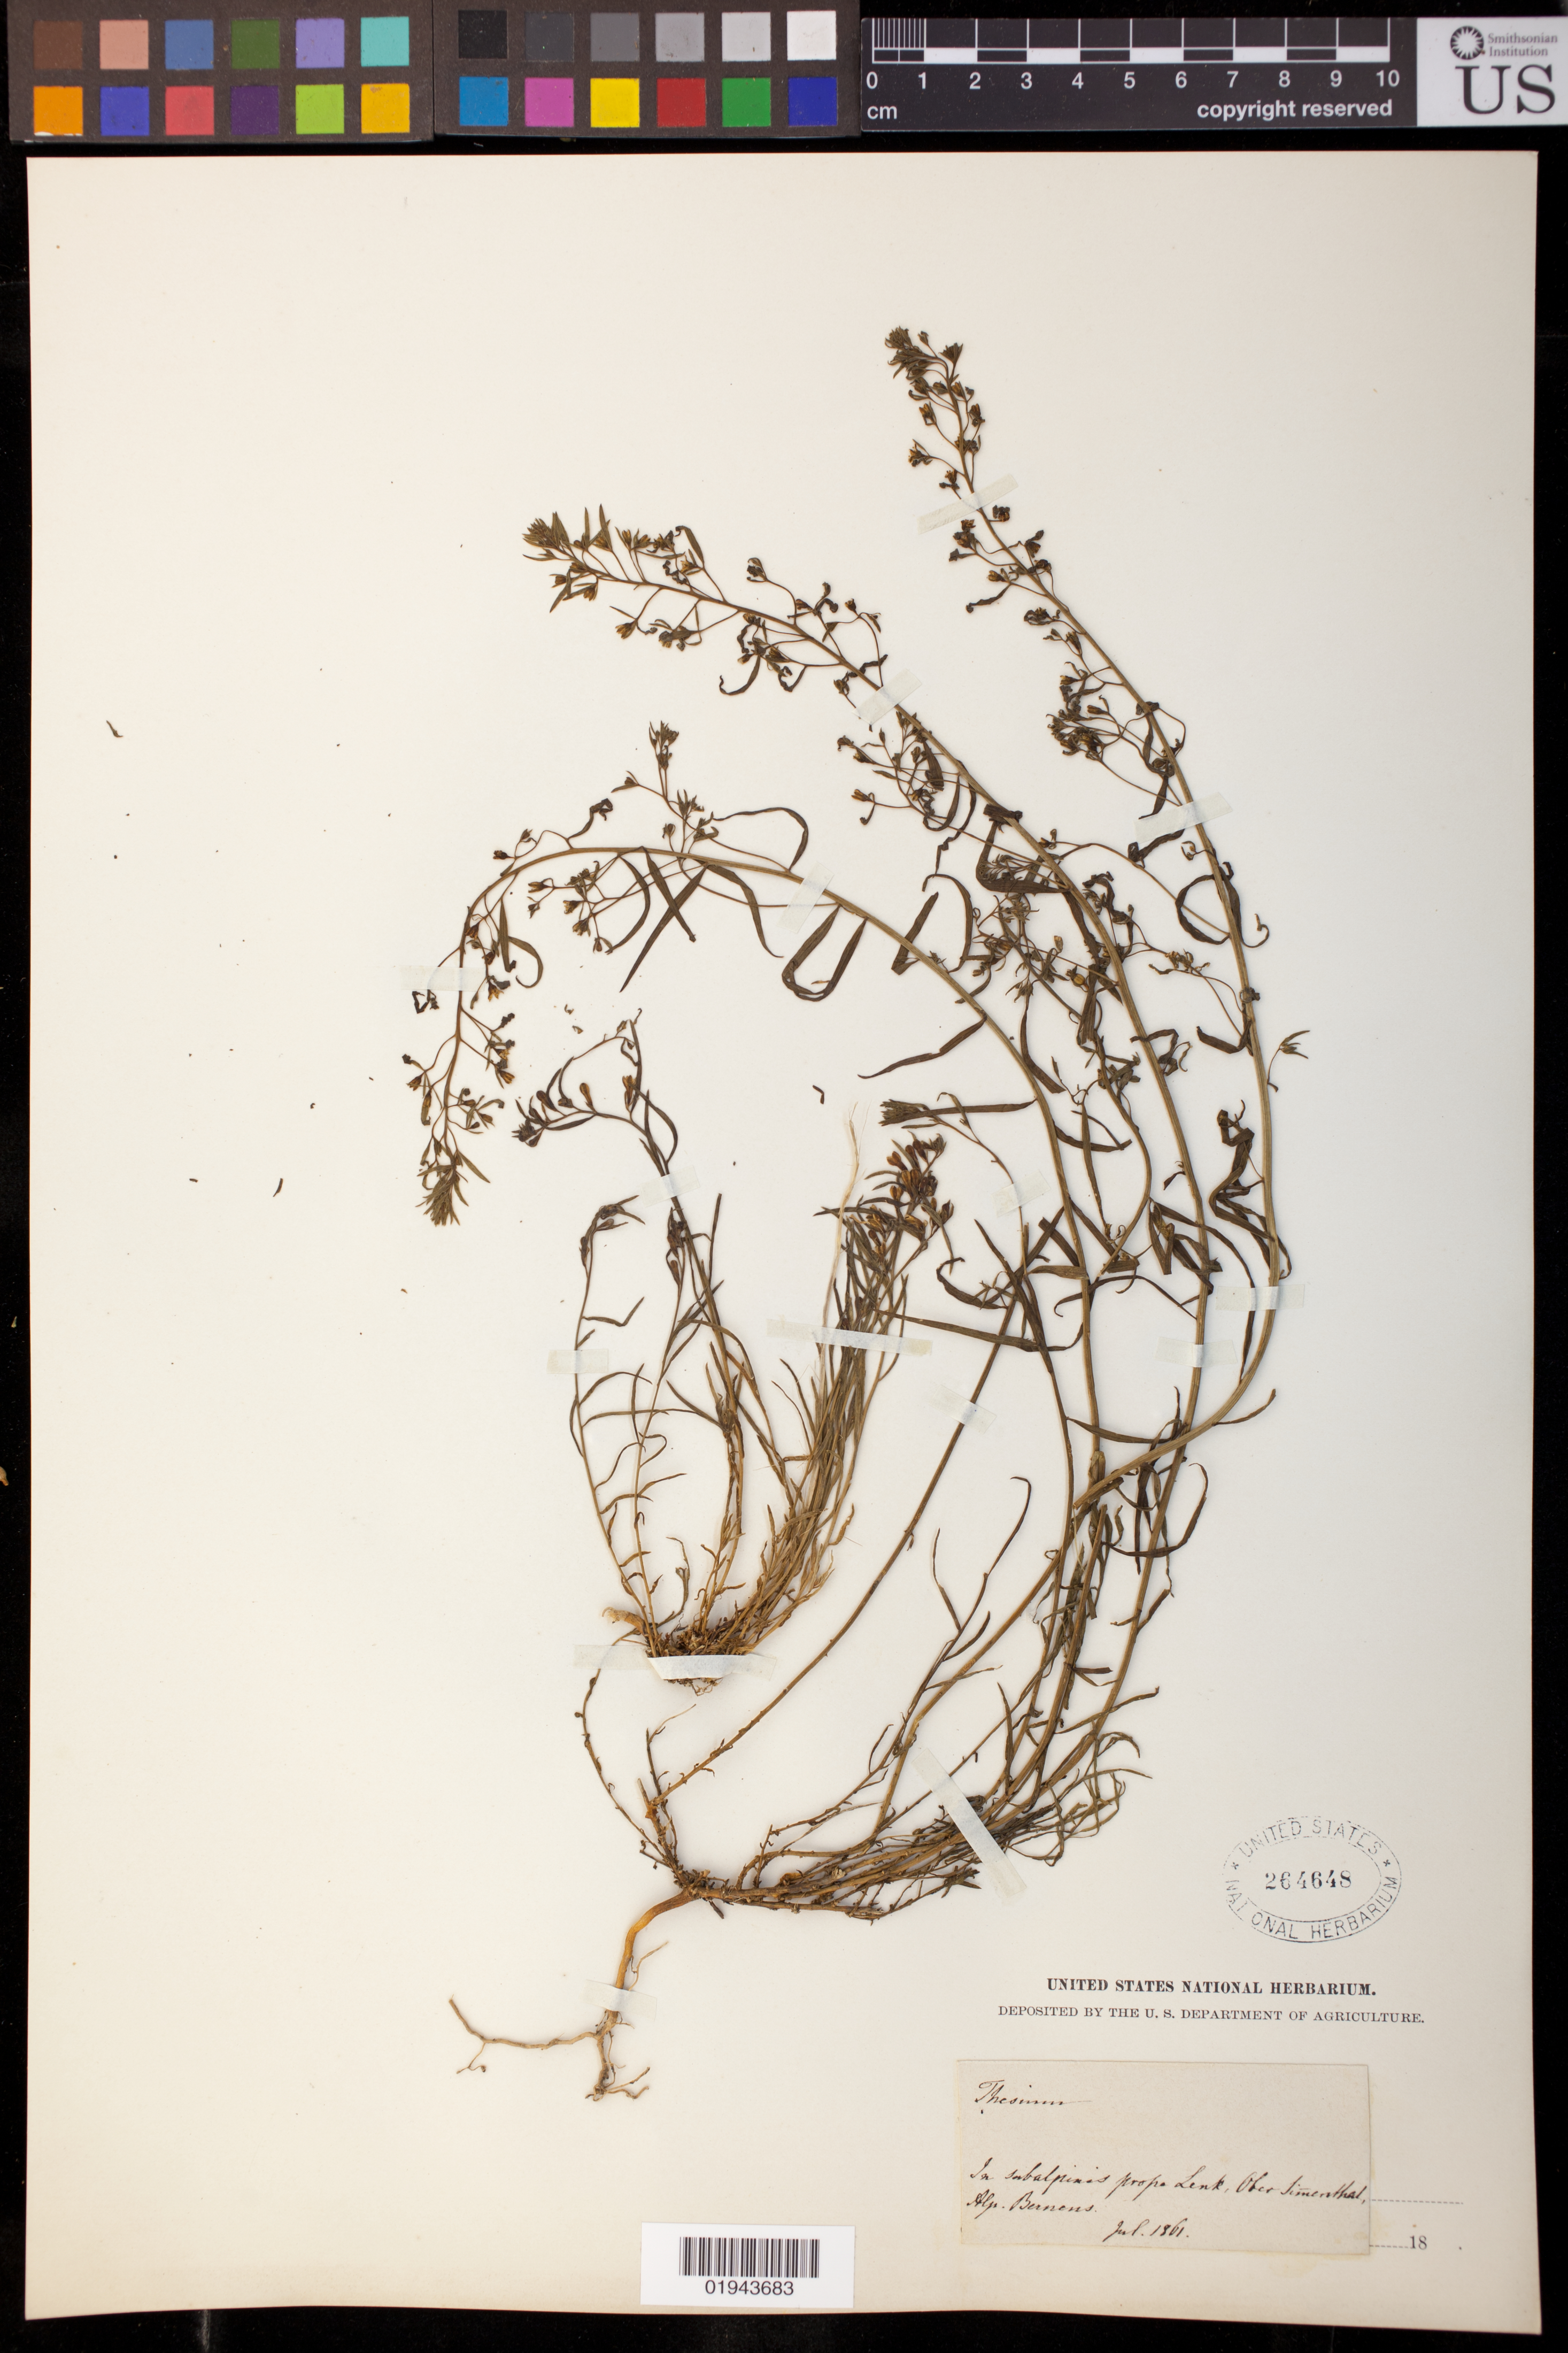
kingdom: Plantae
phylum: Tracheophyta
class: Magnoliopsida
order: Santalales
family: Thesiaceae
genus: Thesium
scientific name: Thesium sp.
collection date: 1861-07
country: Switzerland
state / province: Bern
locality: Prope Lenk, Ober Simenthal, Alp Bernens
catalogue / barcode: US 264648